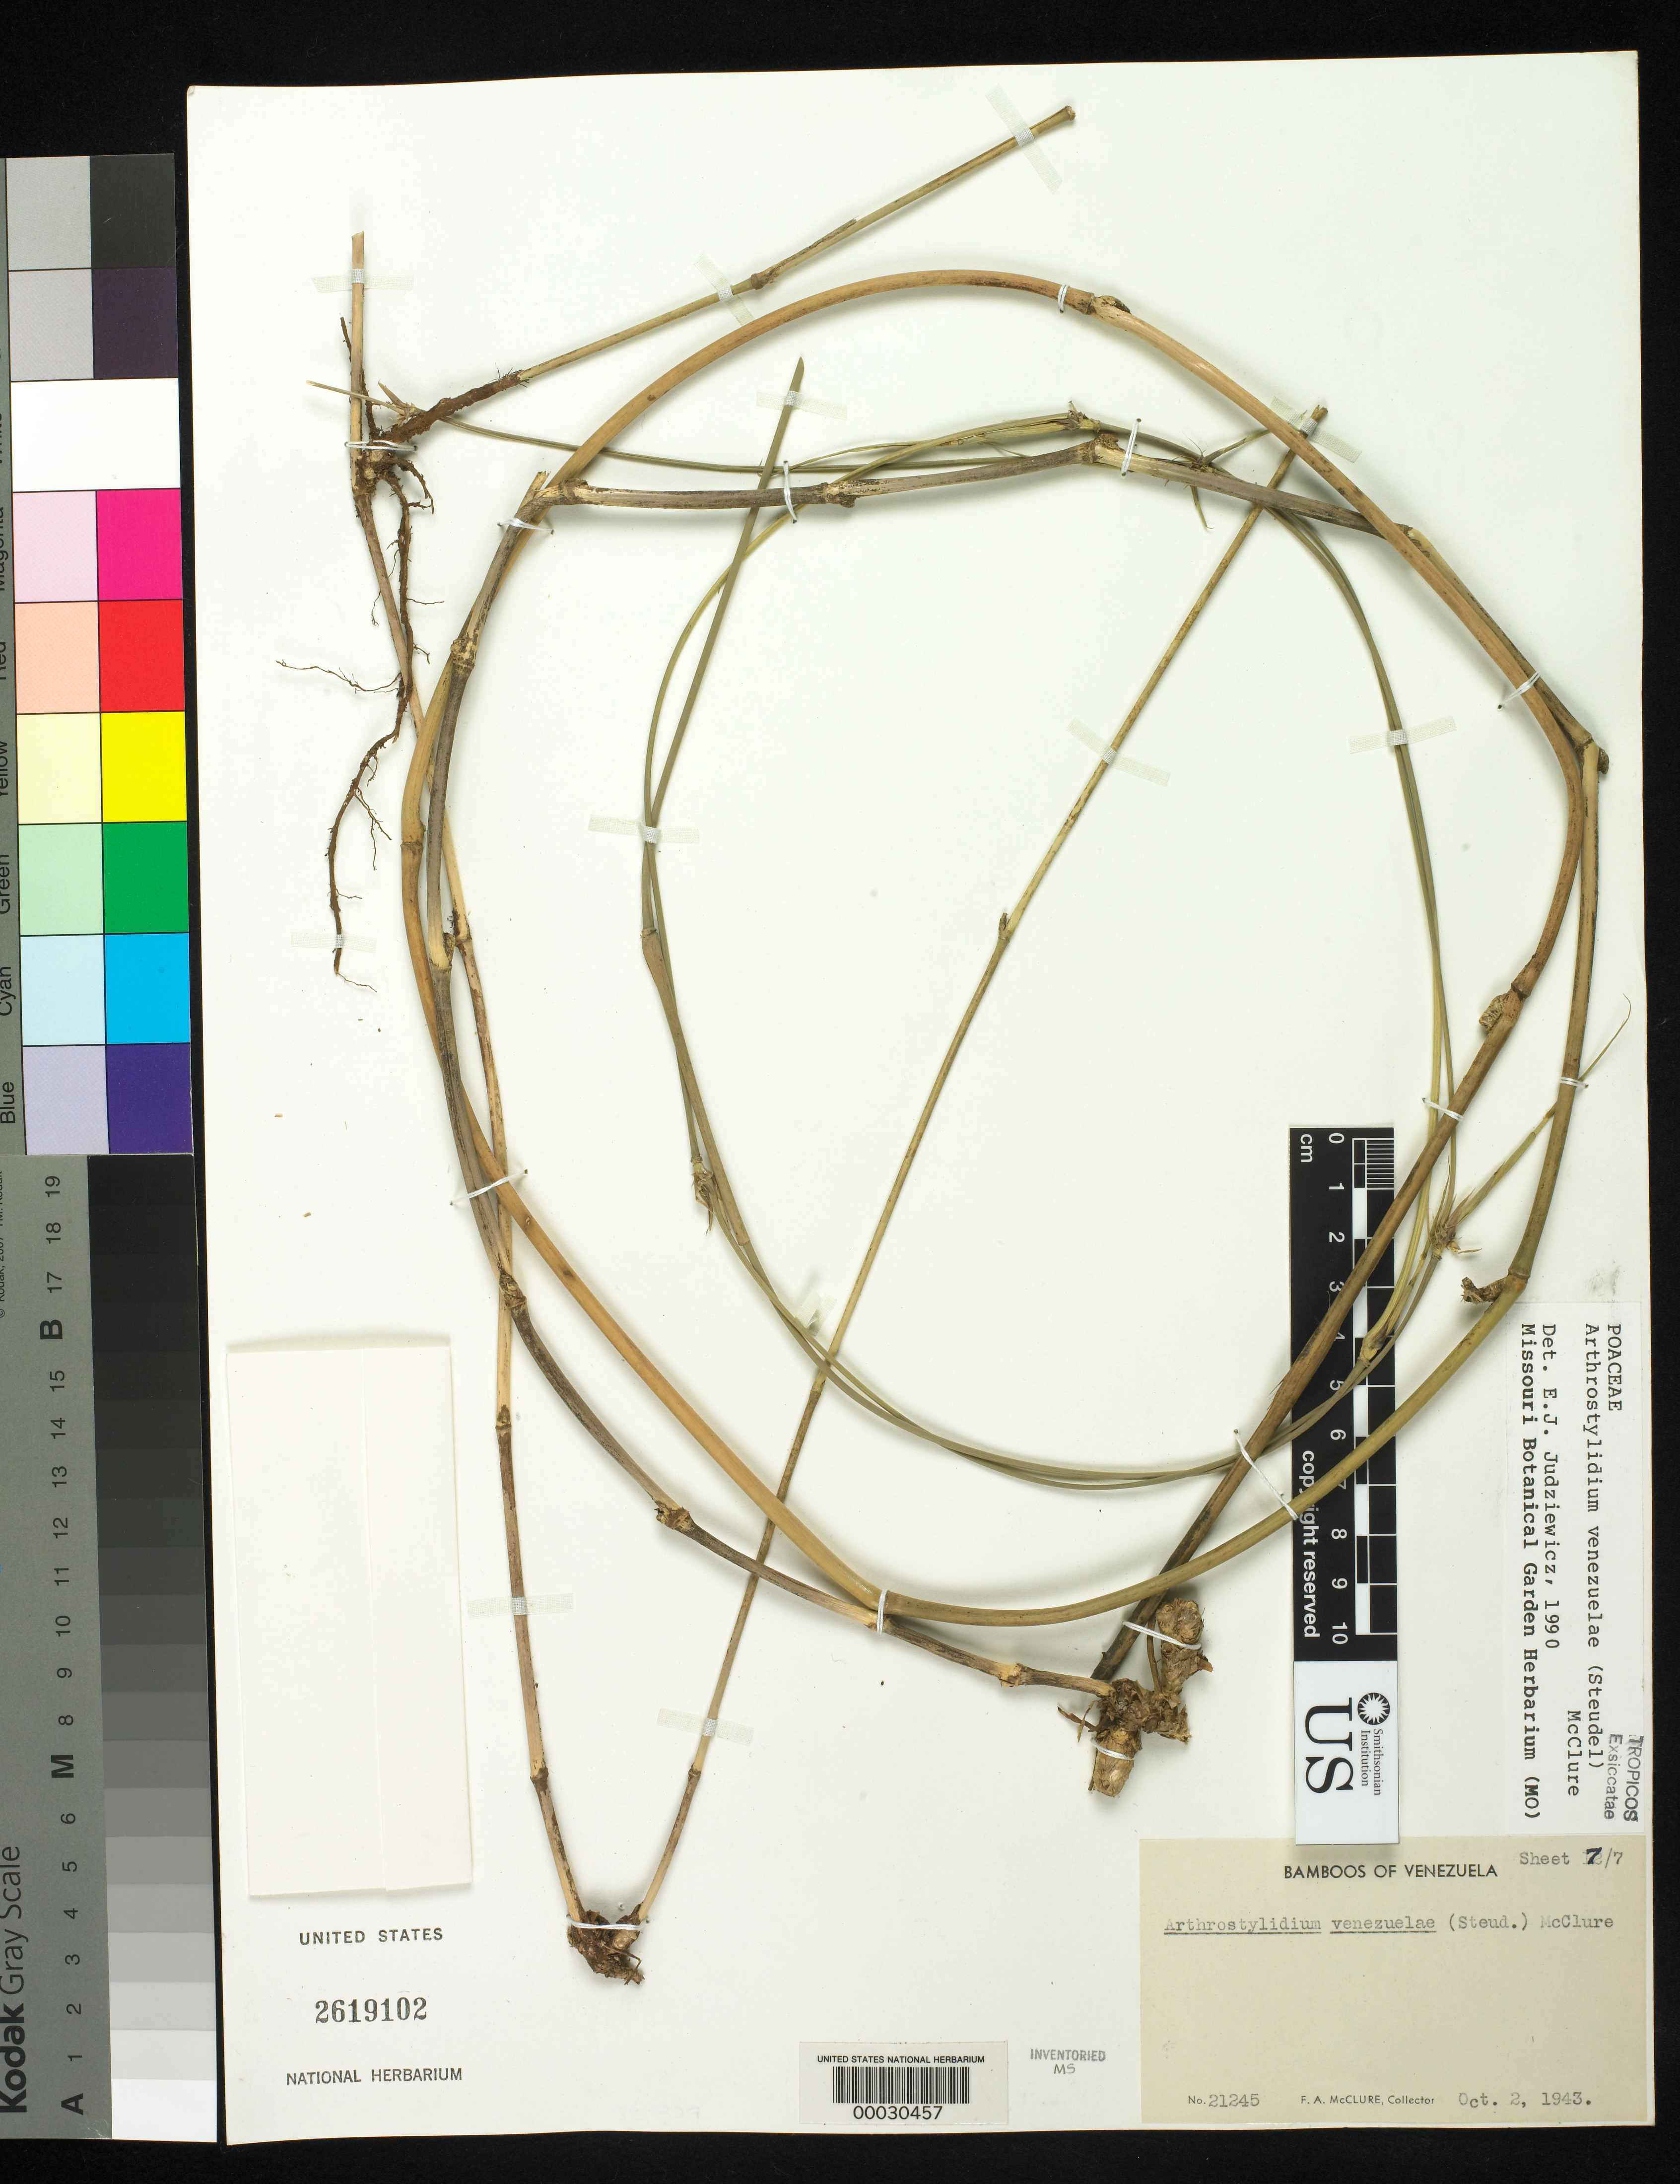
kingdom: Plantae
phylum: Tracheophyta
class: Liliopsida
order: Poales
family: Poaceae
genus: Arthrostylidium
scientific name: Arthrostylidium venezuelae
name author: (Steud.) McClure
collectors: F. A. McClure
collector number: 21245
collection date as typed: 02 Oct 1943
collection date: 1943-10-02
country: Venezuela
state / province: Miranda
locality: El avila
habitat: Thicket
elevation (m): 2900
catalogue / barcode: US 2619102